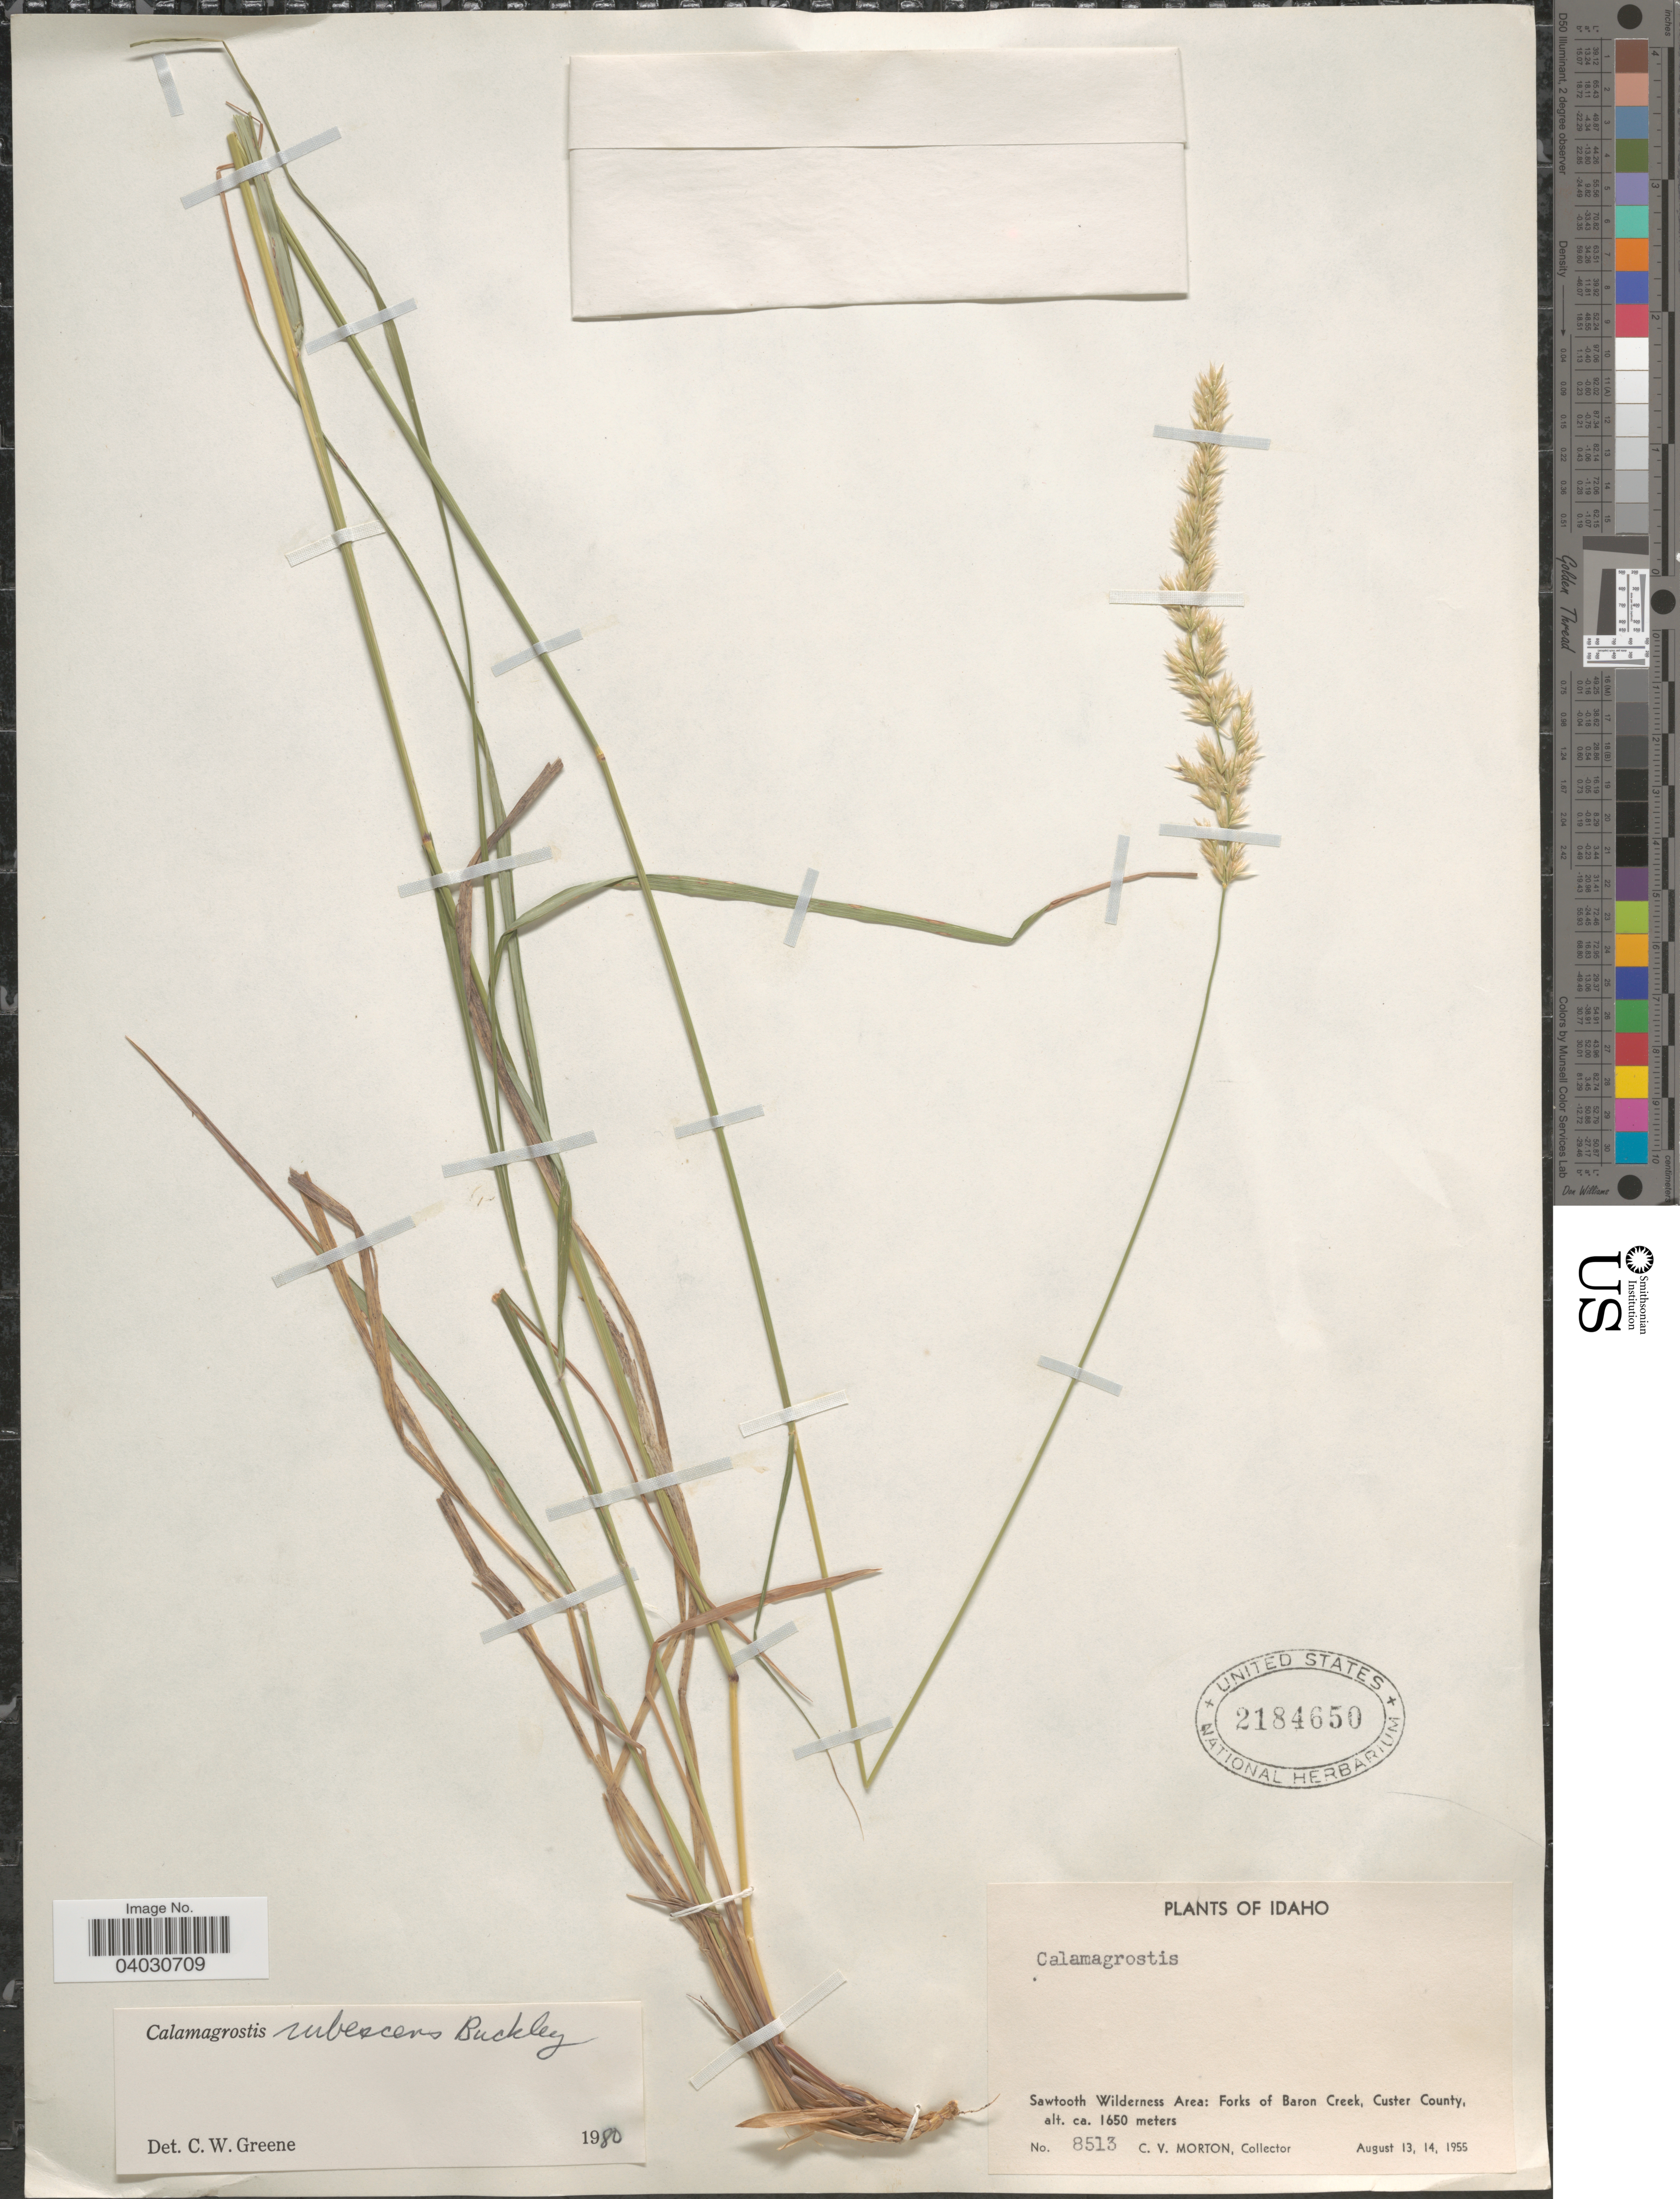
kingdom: Plantae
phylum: Tracheophyta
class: Liliopsida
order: Poales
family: Poaceae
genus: Calamagrostis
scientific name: Calamagrostis rubescens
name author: Buckley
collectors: C. V. Morton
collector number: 8513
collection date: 1955-08-13/1955-08-14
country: United States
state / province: Idaho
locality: Sawtooth Wilderness Area: Forks of Baron Creek, Custer County.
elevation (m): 1650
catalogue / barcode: US 2184650